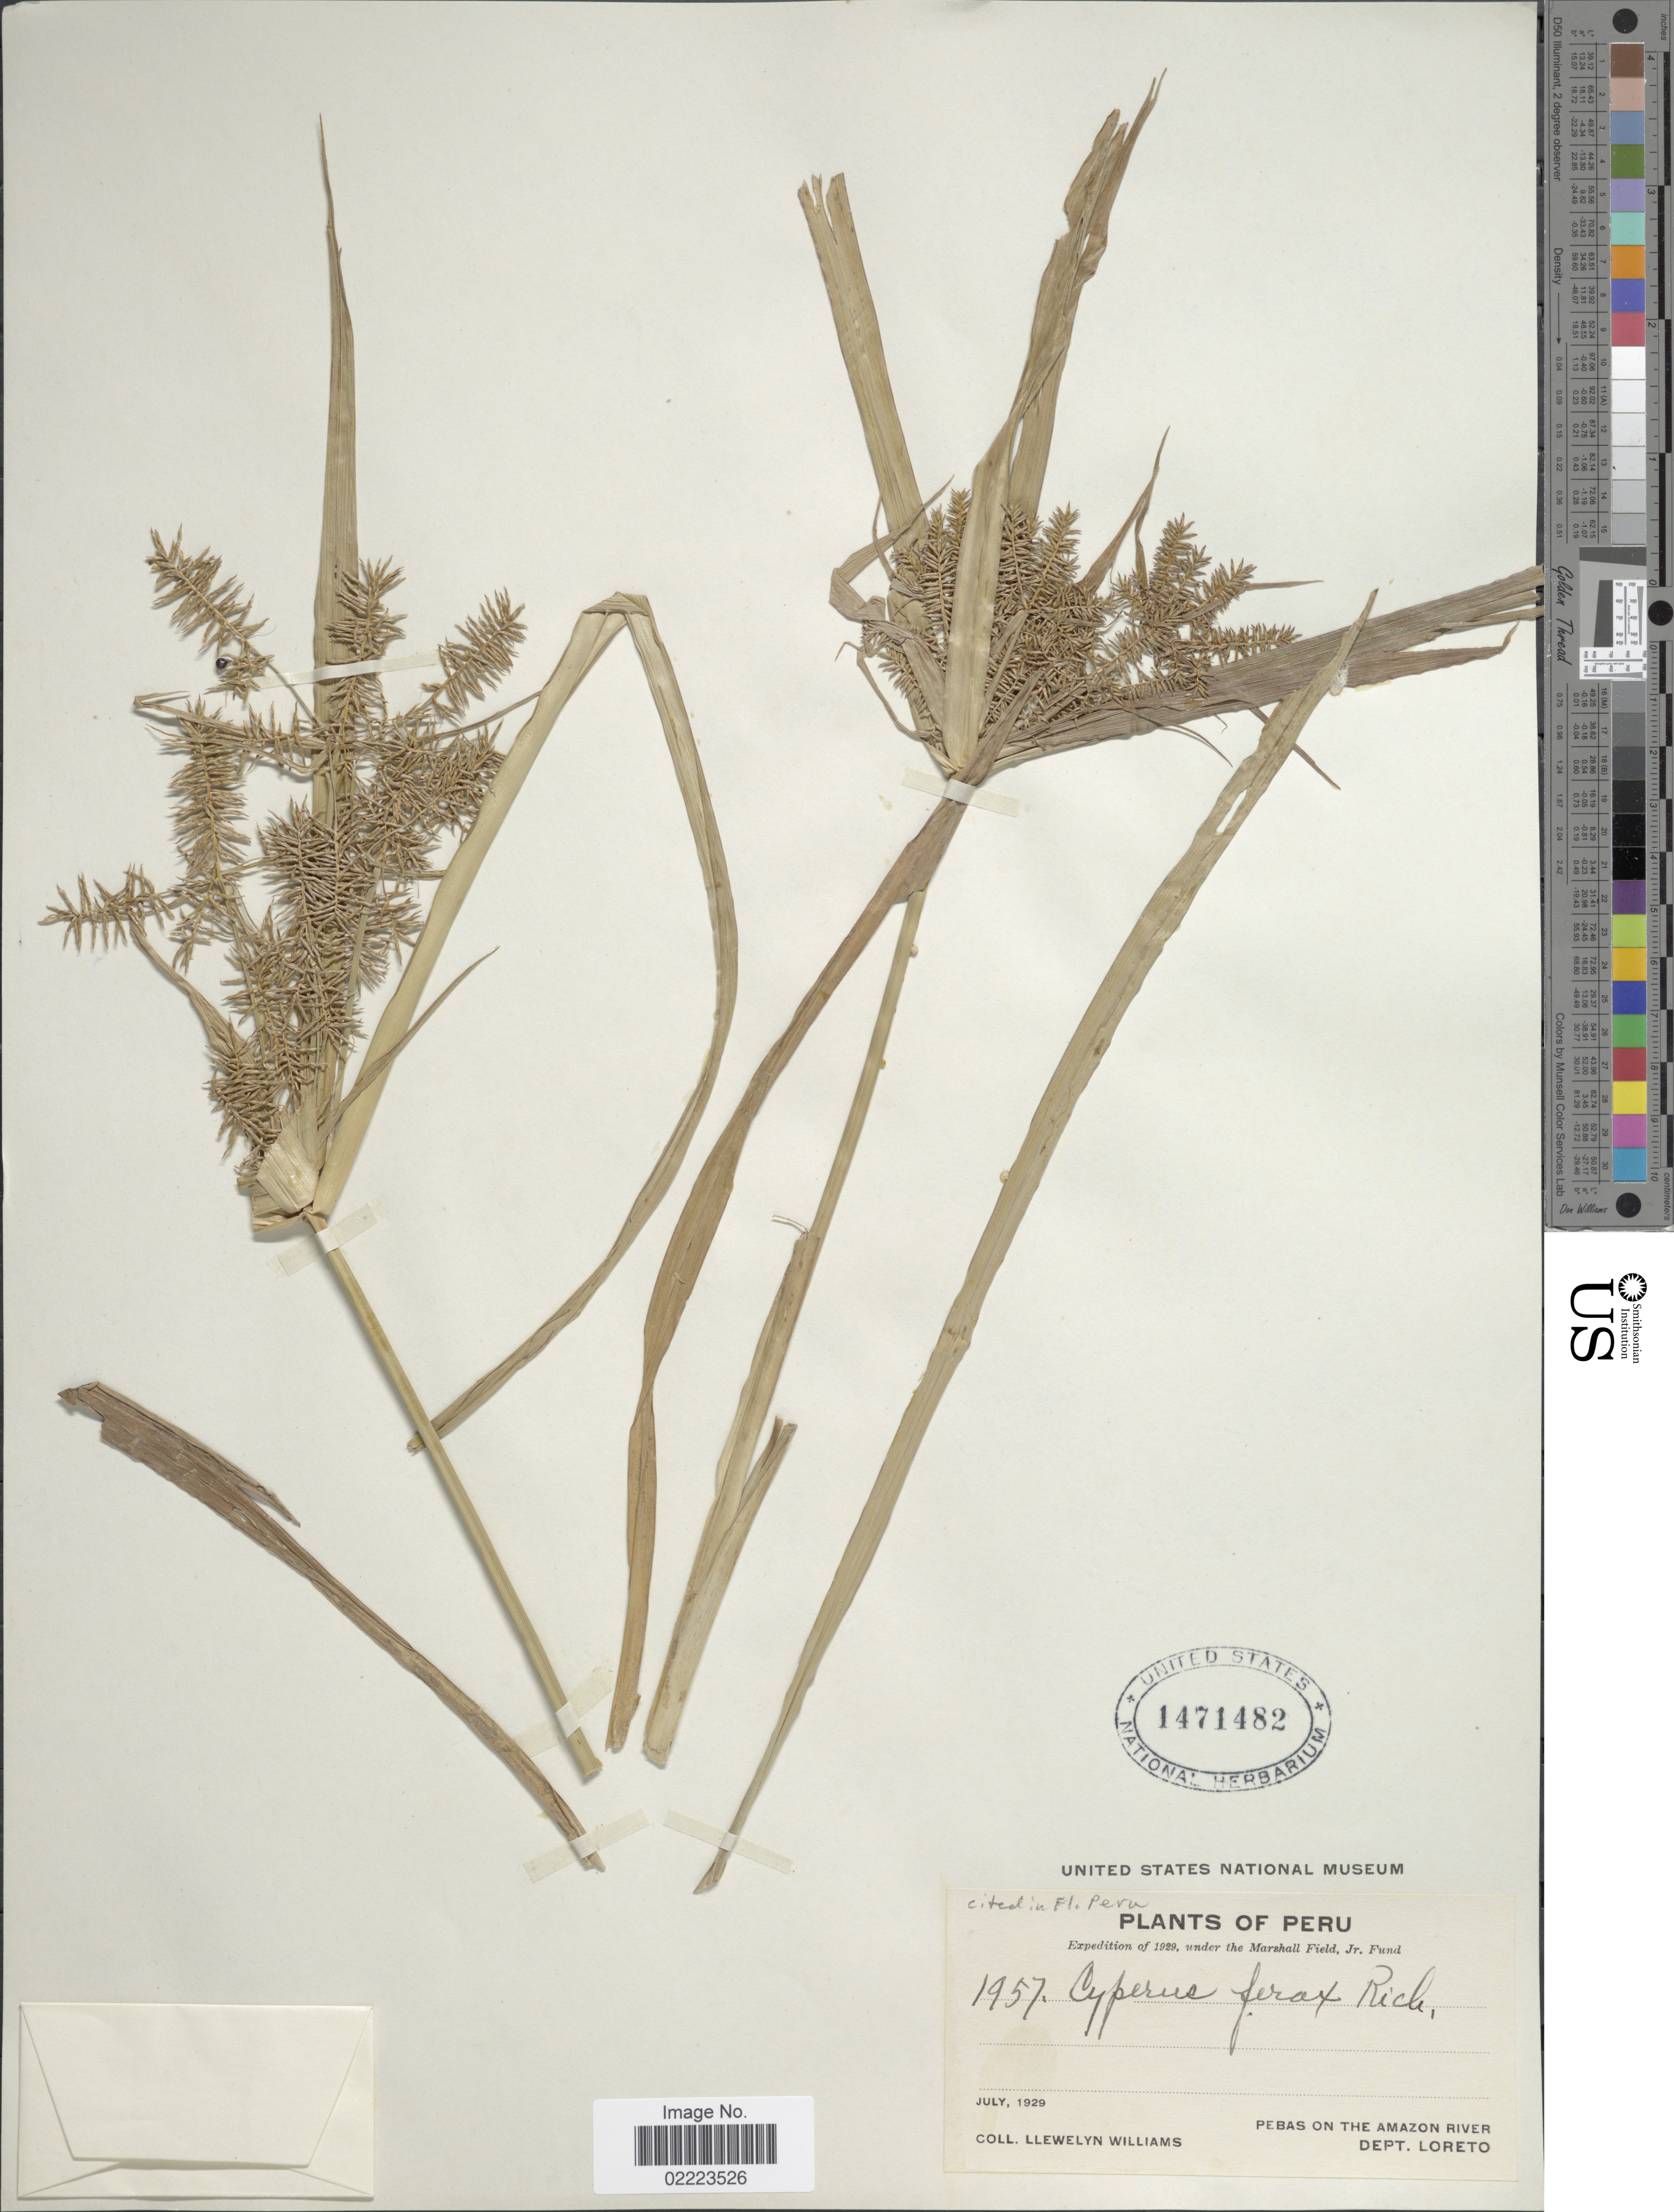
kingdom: Plantae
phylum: Tracheophyta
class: Liliopsida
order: Poales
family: Cyperaceae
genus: Cyperus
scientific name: Cyperus odoratus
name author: L.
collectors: Ll. Williams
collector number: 1957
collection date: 1929-07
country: Peru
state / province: Loreto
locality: Pebas on the Amazon River. Dept. Loreto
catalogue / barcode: US 1471482